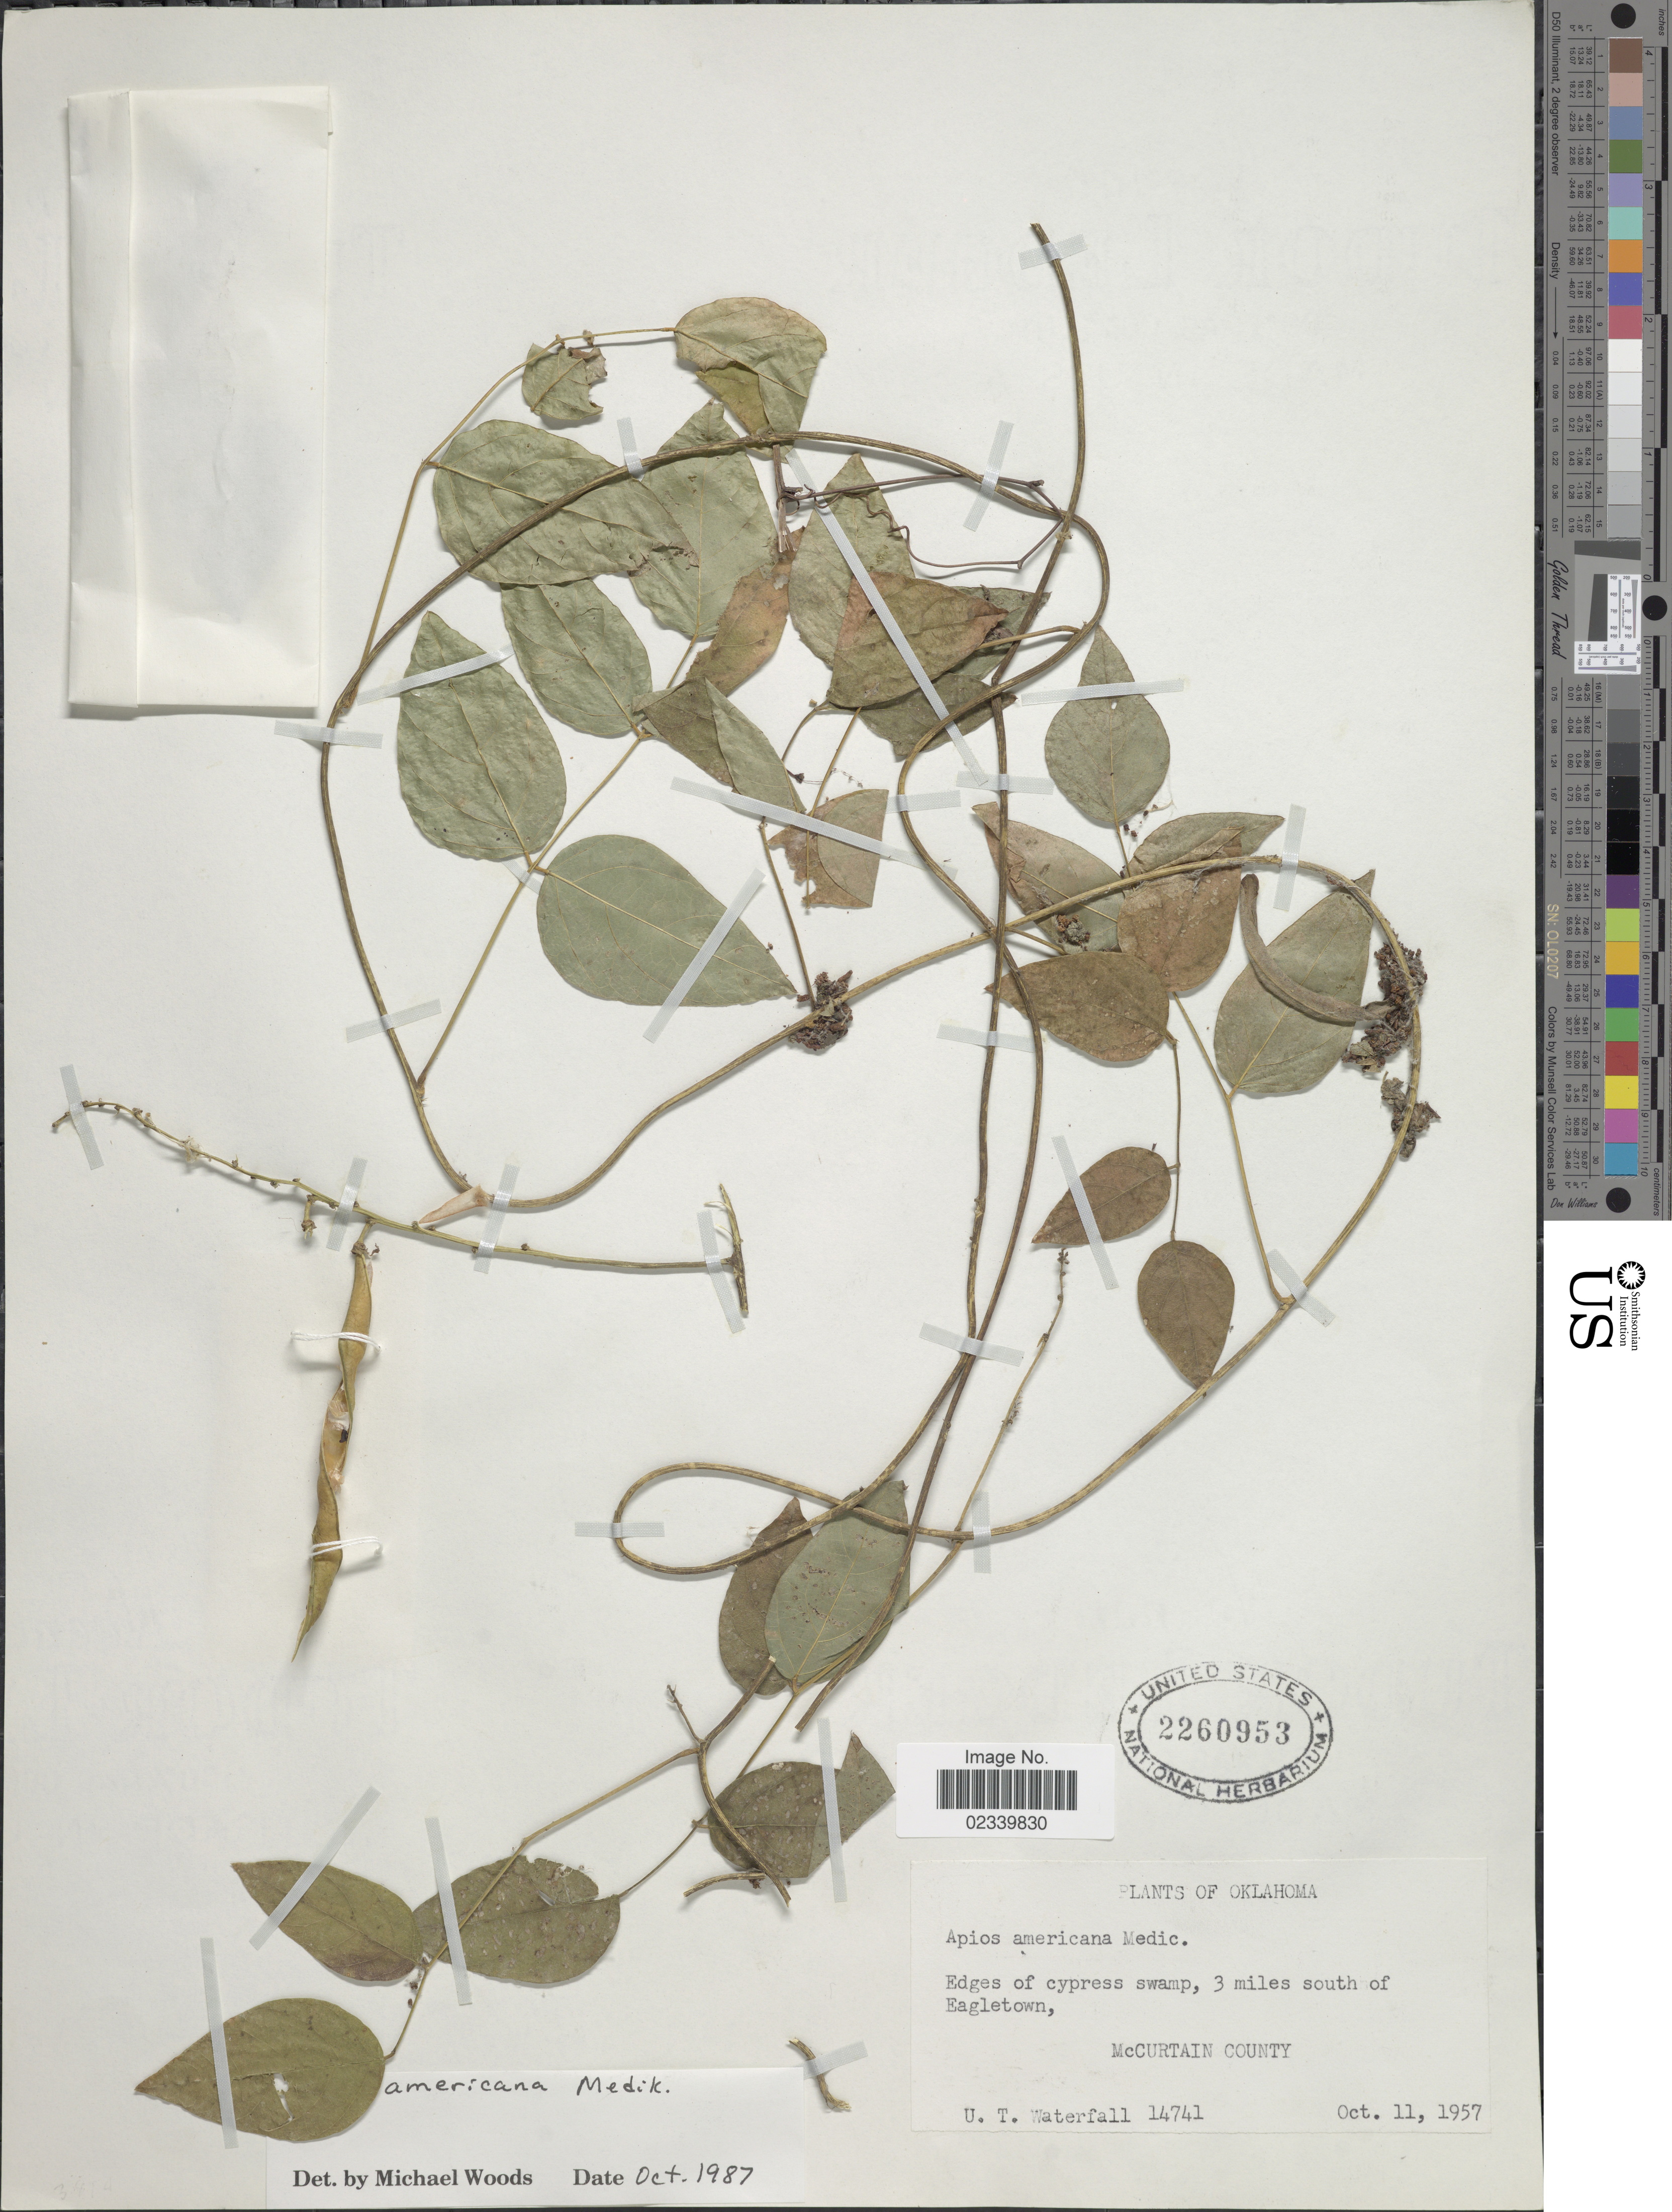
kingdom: Plantae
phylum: Tracheophyta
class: Magnoliopsida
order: Fabales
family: Fabaceae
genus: Apios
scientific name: Apios americana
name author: Medik.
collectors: U. T. Waterfall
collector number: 14741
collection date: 1957-10-11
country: United States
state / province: Oklahoma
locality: Edges of cypress swamp, 3 miles south of Eagletowm, McCurtain County.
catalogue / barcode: US 2260953